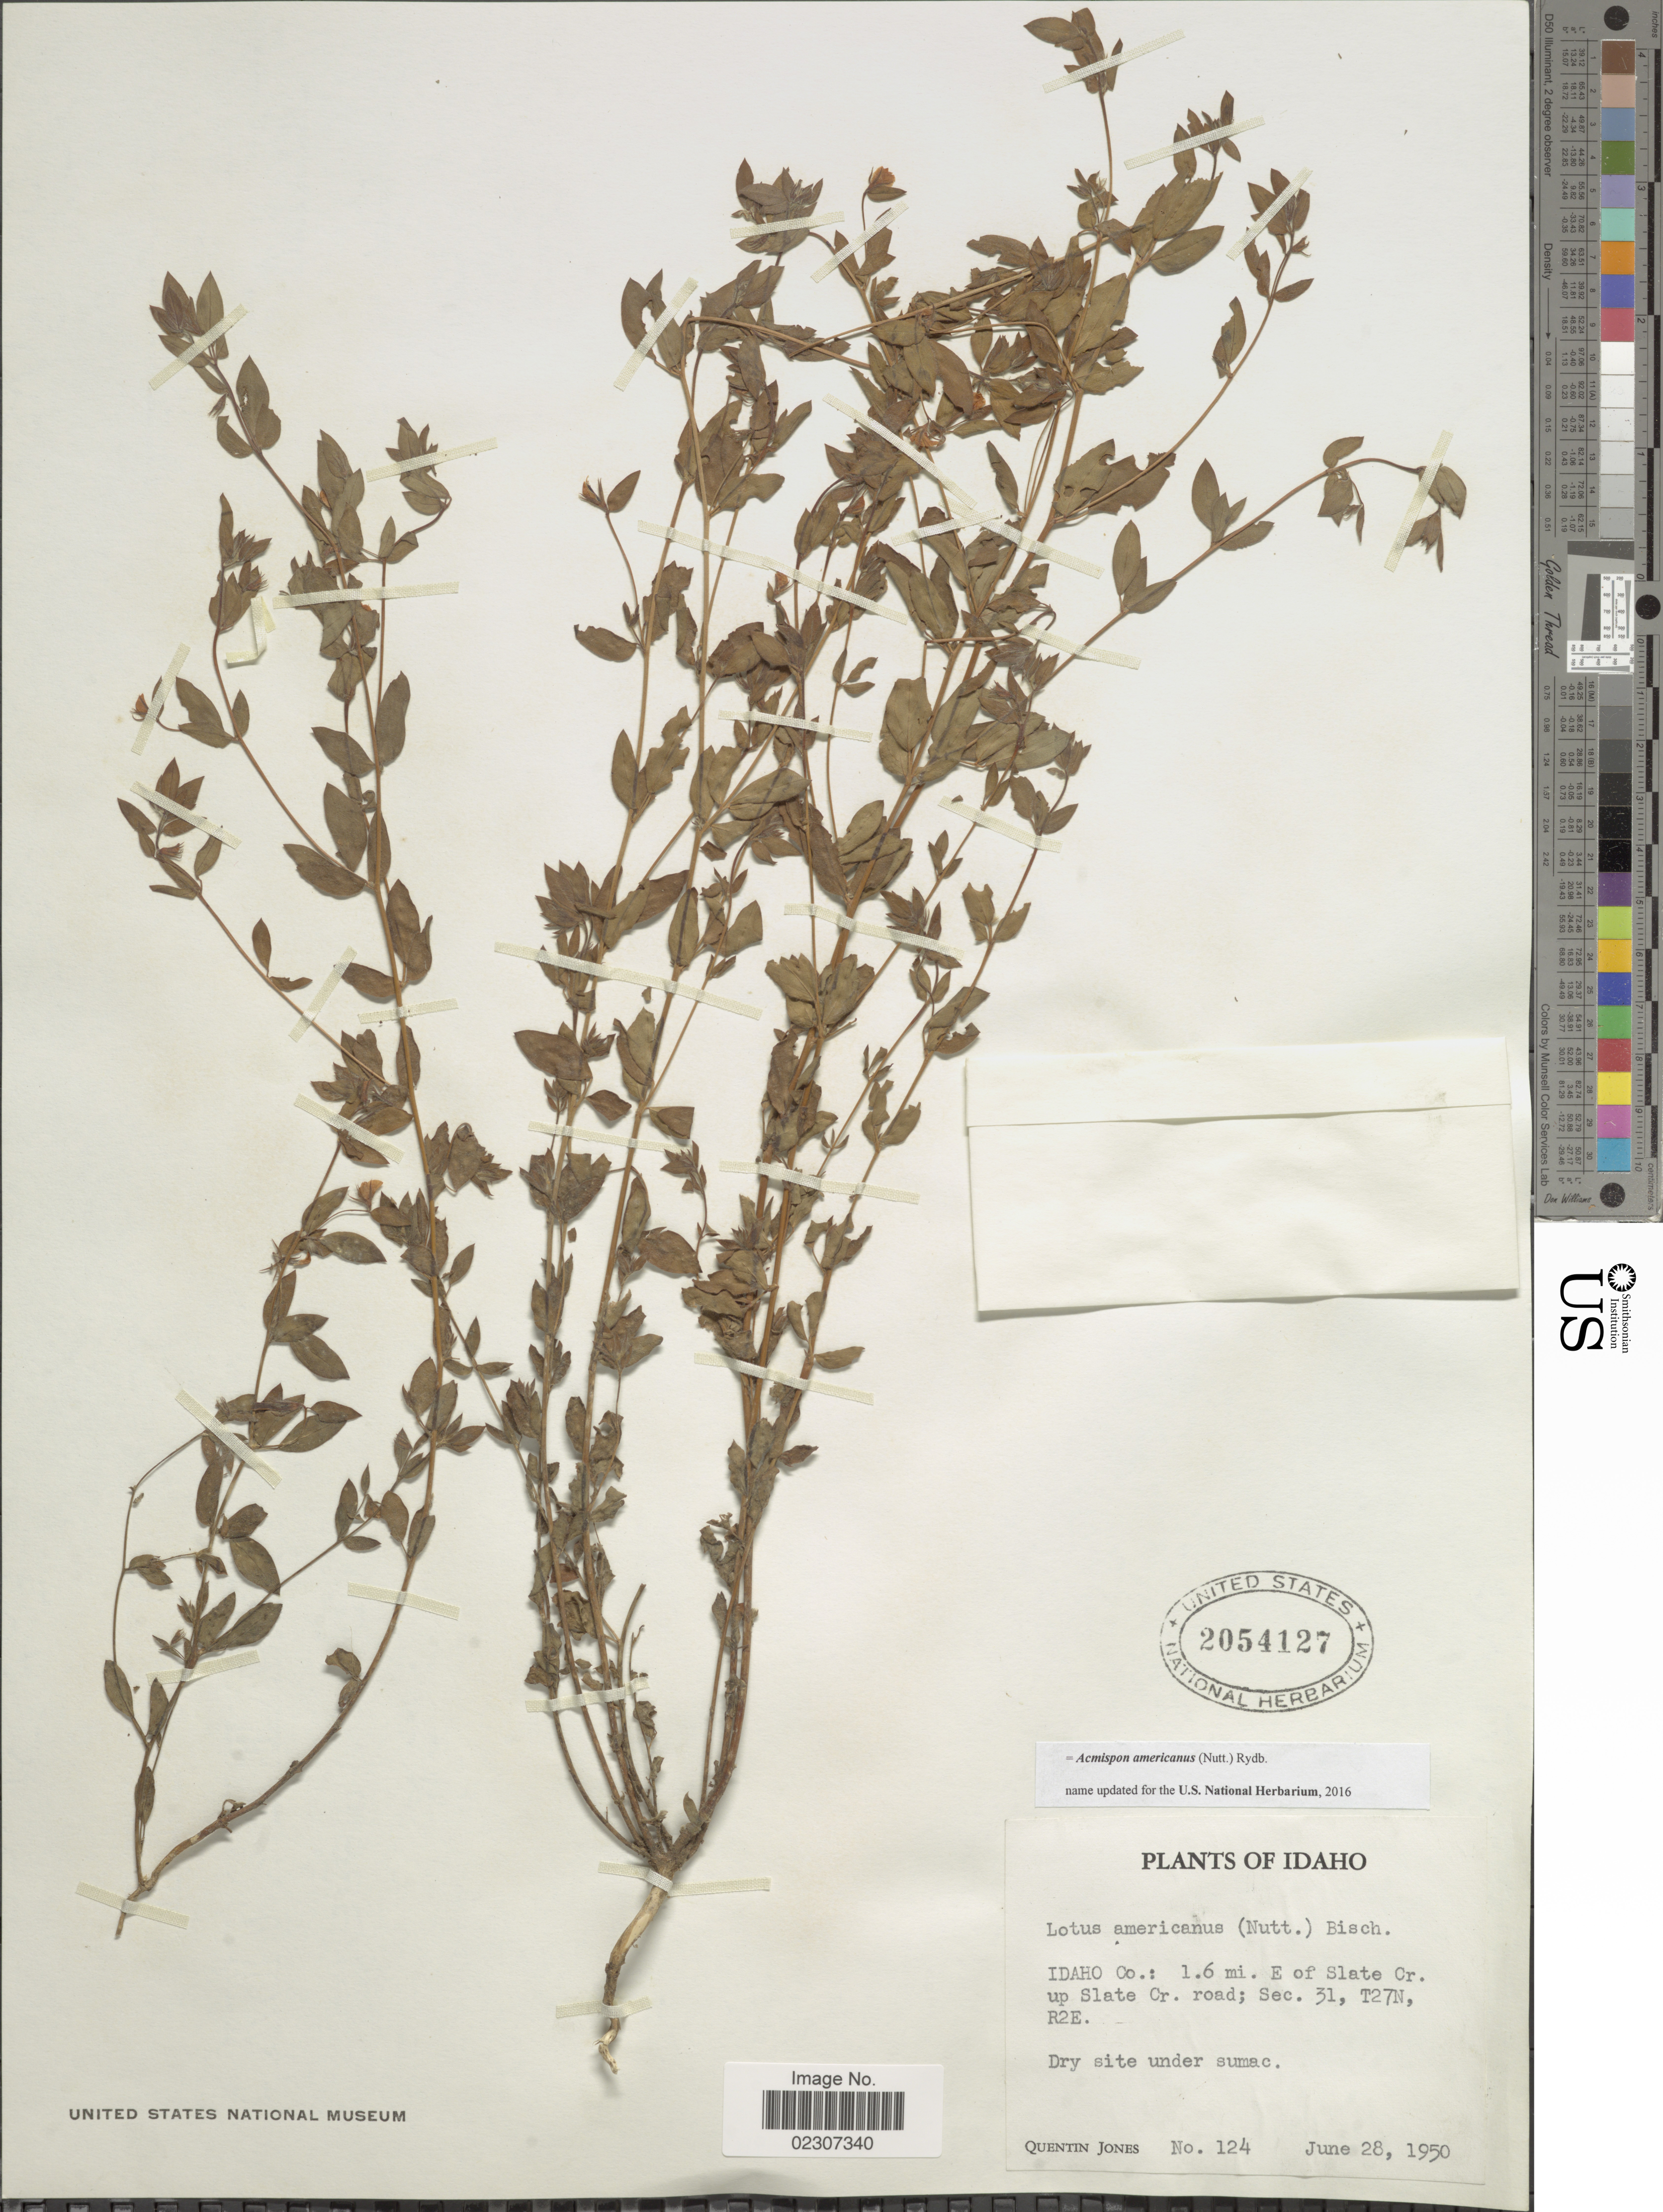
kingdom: Plantae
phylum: Tracheophyta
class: Magnoliopsida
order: Fabales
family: Fabaceae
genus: Acmispon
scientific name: Acmispon americanus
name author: (Nutt.) Rydb.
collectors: Q. Jones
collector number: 124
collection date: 1950-06-26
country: United States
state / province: Idaho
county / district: Idaho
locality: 1.6 mi. E. of State Cr. up Slate Cr. road; Sec. 31, T27N, R2E.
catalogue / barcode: US 2054127